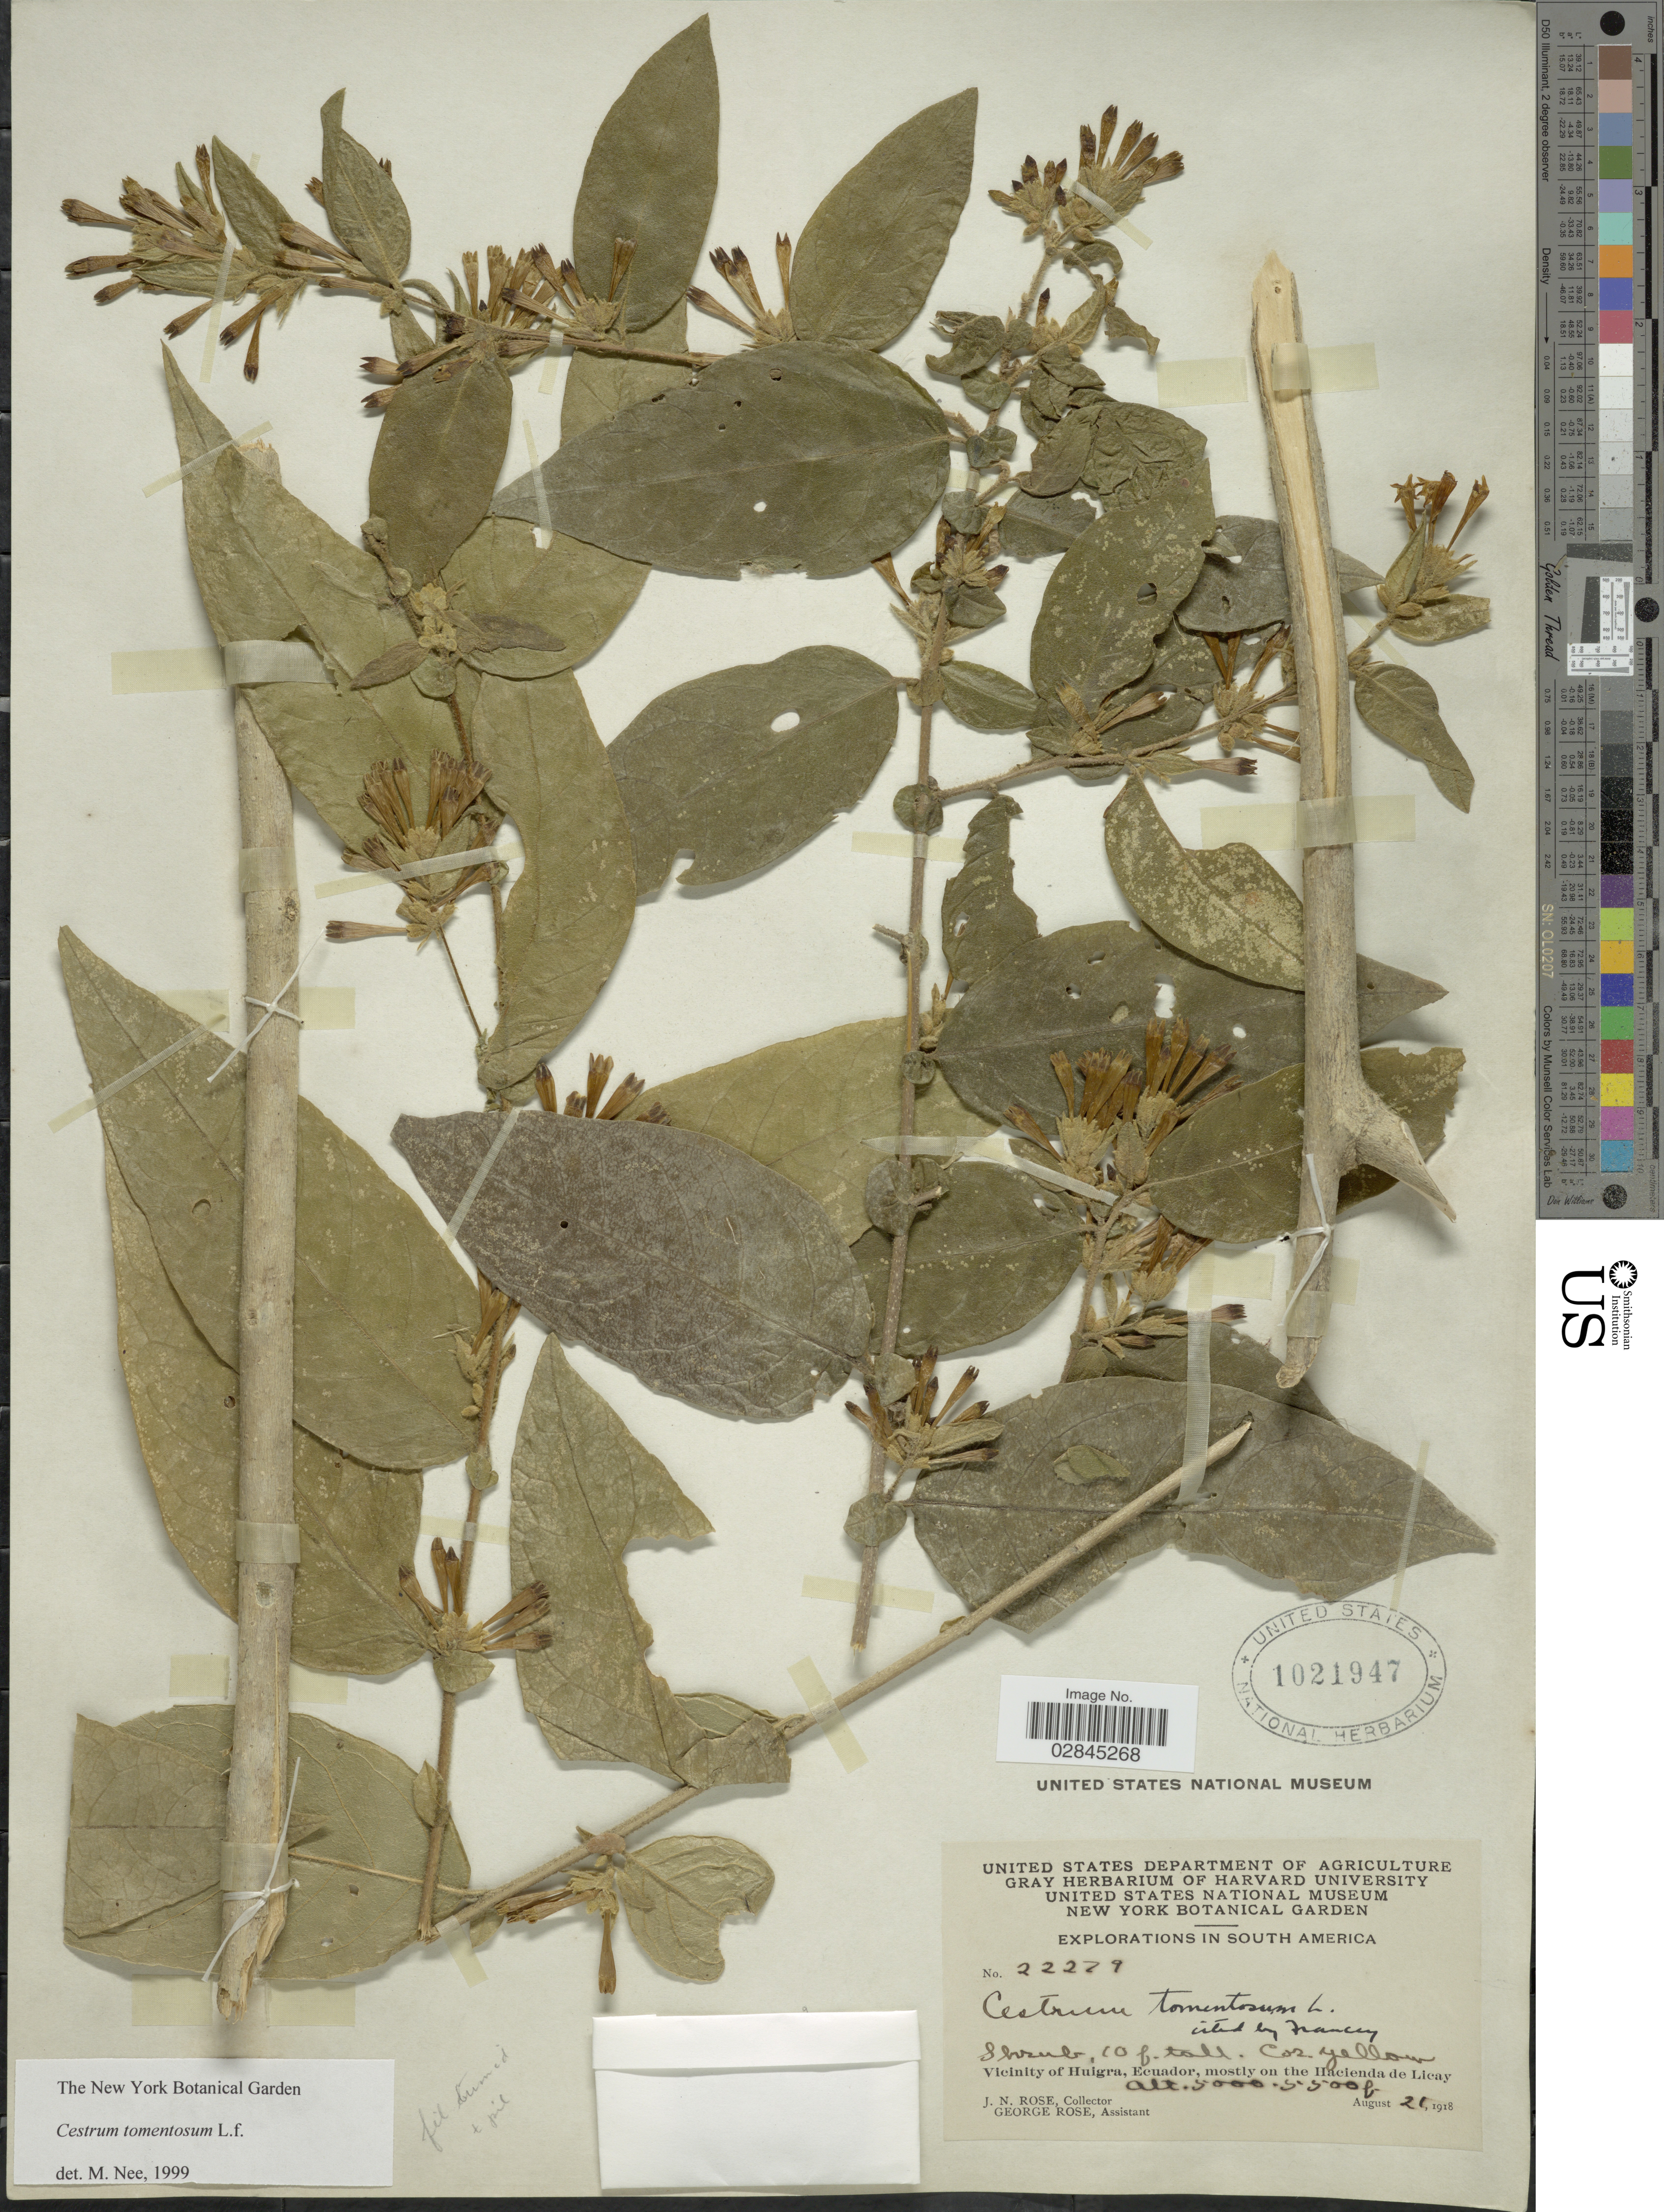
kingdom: Plantae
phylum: Tracheophyta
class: Magnoliopsida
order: Solanales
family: Solanaceae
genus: Cestrum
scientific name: Cestrum tomentosum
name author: L. f.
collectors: J. N. Rose & G. Rose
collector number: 22279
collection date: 1918-08-21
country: Ecuador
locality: Vicinity of Huigra, mostly on the Hacienda de Licay.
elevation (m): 1524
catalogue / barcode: US 1021947